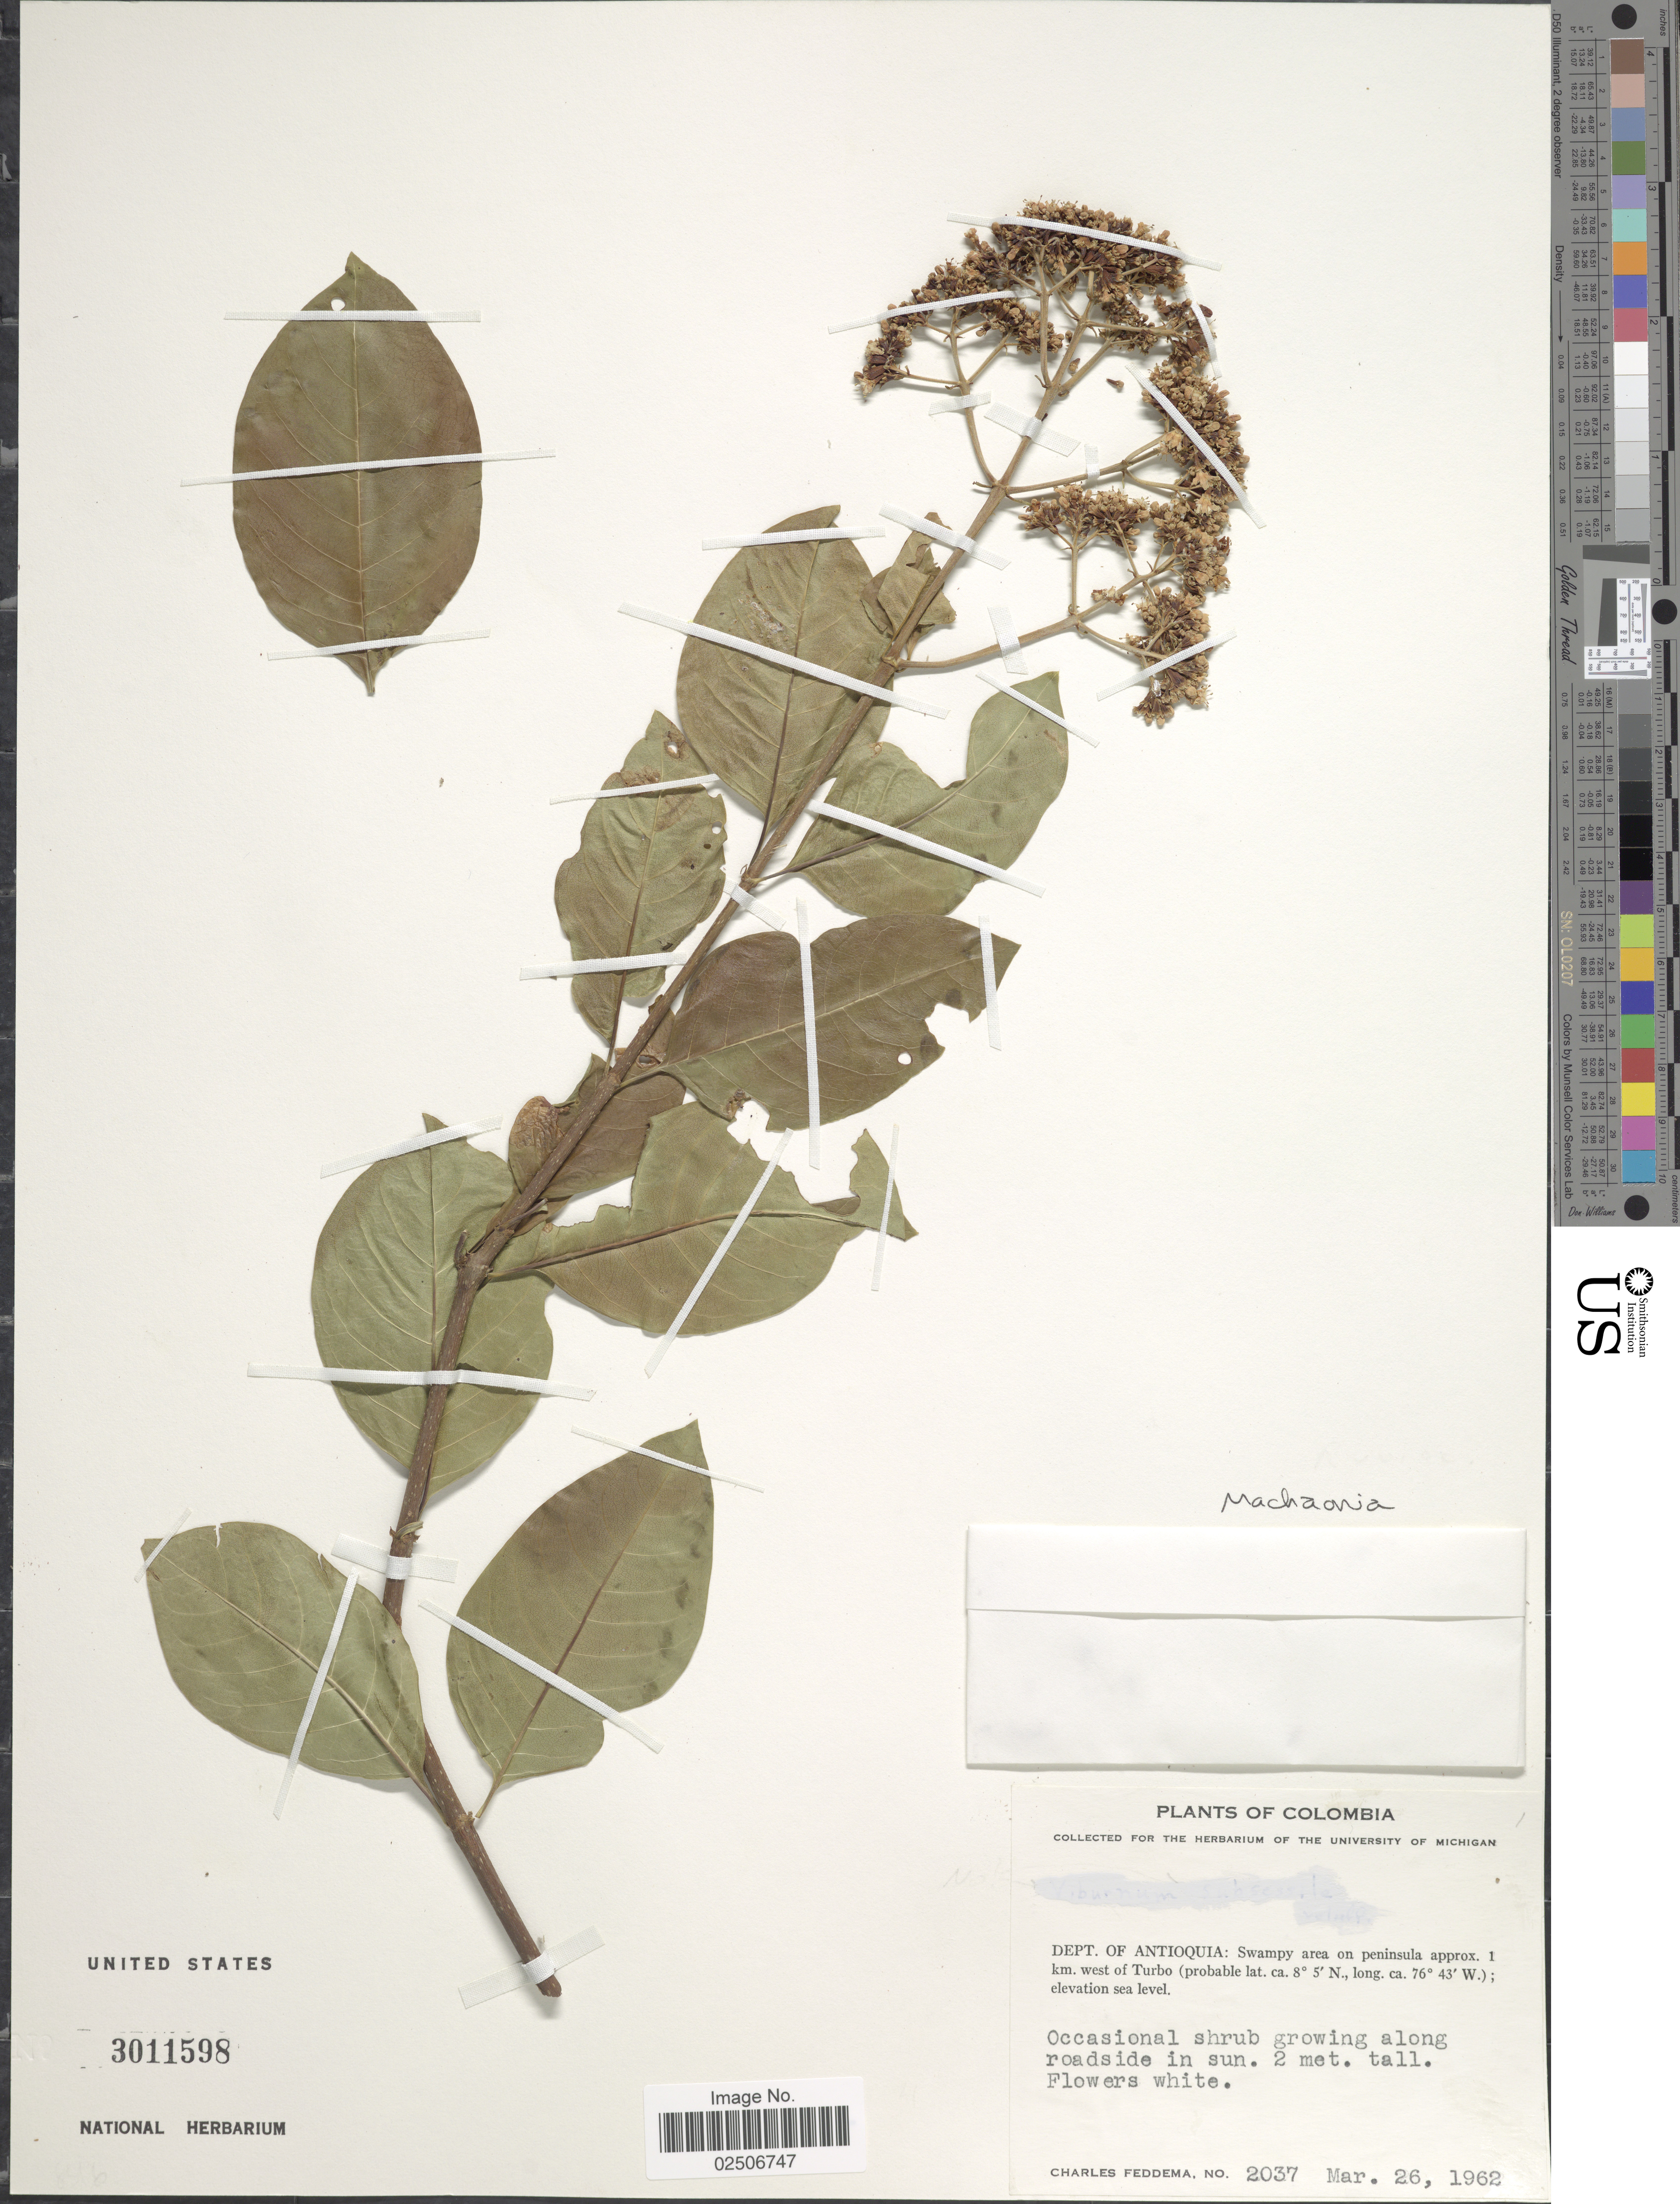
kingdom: Plantae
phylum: Tracheophyta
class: Magnoliopsida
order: Gentianales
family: Rubiaceae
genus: Machaonia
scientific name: Machaonia sp.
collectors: C. Feddema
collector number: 2037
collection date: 1962-03-26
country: Colombia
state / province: Antioquia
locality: Swampy area on peninsula approx. 1 km. west of Turbo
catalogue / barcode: US 3011598